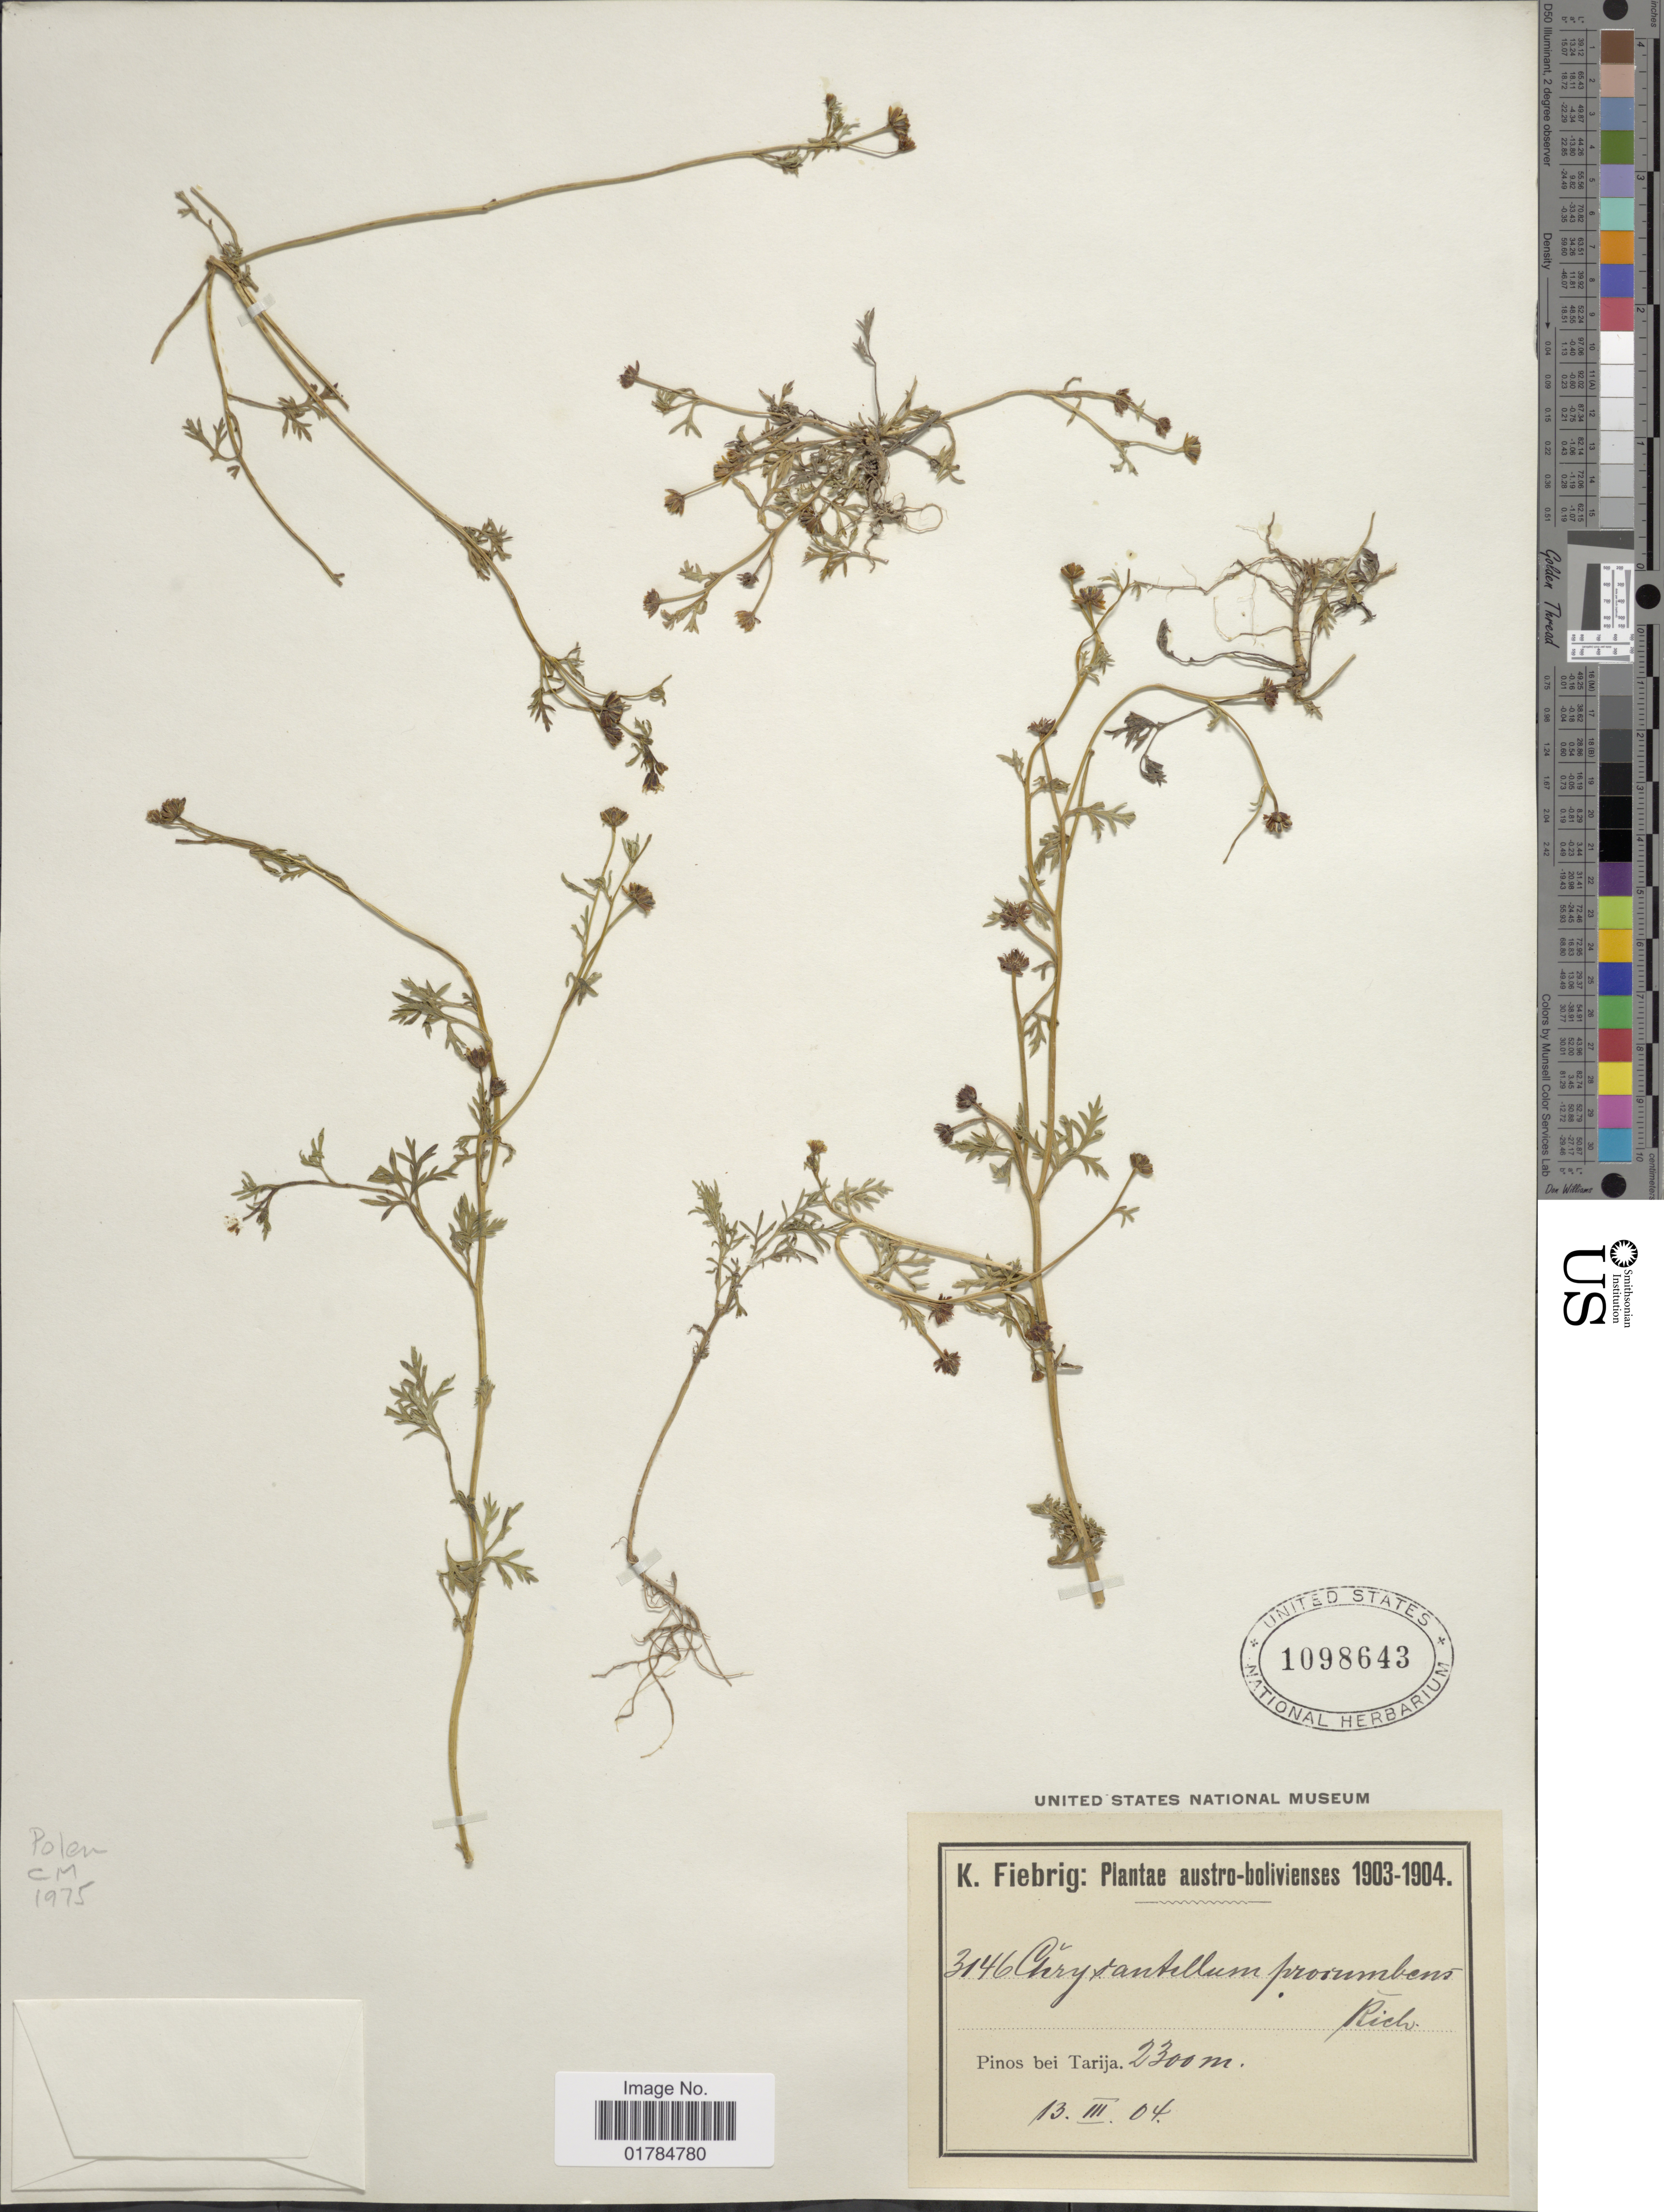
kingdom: Plantae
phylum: Tracheophyta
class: Magnoliopsida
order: Asterales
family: Asteraceae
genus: Chrysanthellum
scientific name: Chrysanthellum procumbens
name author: Pers.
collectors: K. Fiebrig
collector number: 3146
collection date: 1904-03-13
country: Bolivia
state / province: Tarija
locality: Pinos bei Tarija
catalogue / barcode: US 1098643